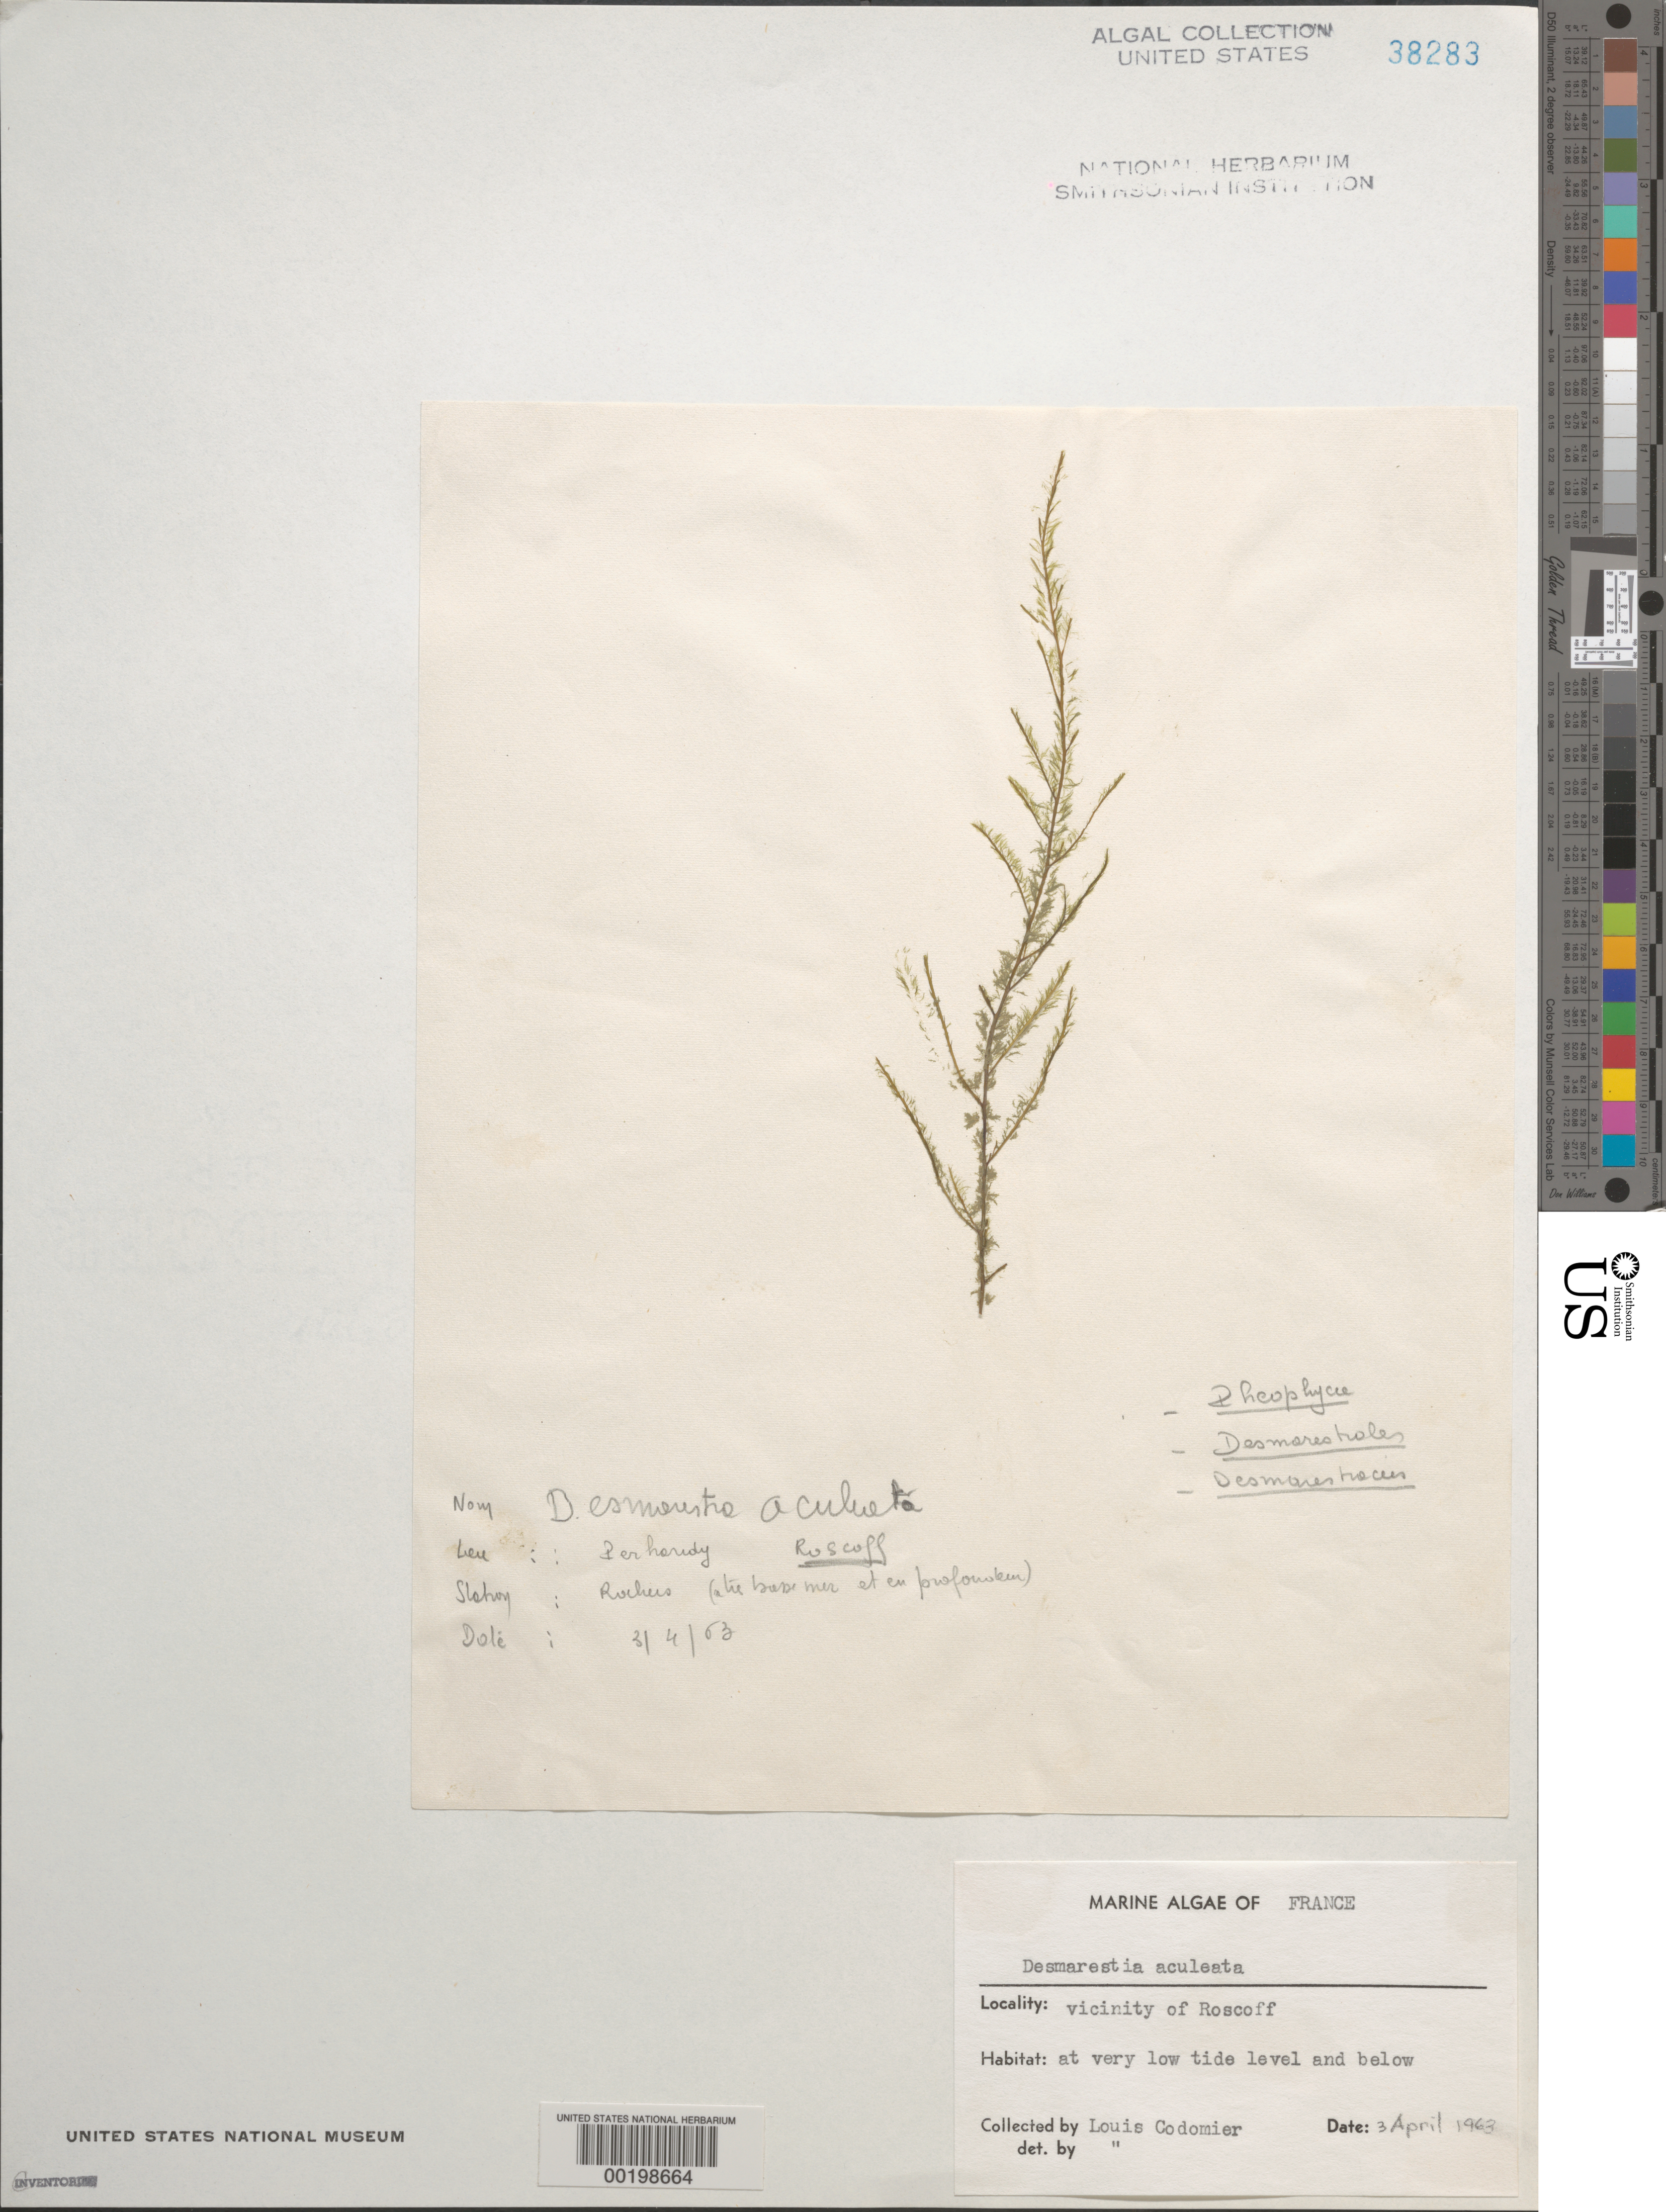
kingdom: Chromista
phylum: Ochrophyta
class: Phaeophyceae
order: Desmarestiales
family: Desmarestiaceae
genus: Desmarestia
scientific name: Desmarestia aculeata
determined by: Codomier, L.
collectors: L. Codomier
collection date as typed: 03 Apr 1963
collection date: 1963-04-03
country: France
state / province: Bretagne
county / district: Finistère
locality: Roscoff, per haridy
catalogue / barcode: US 38283